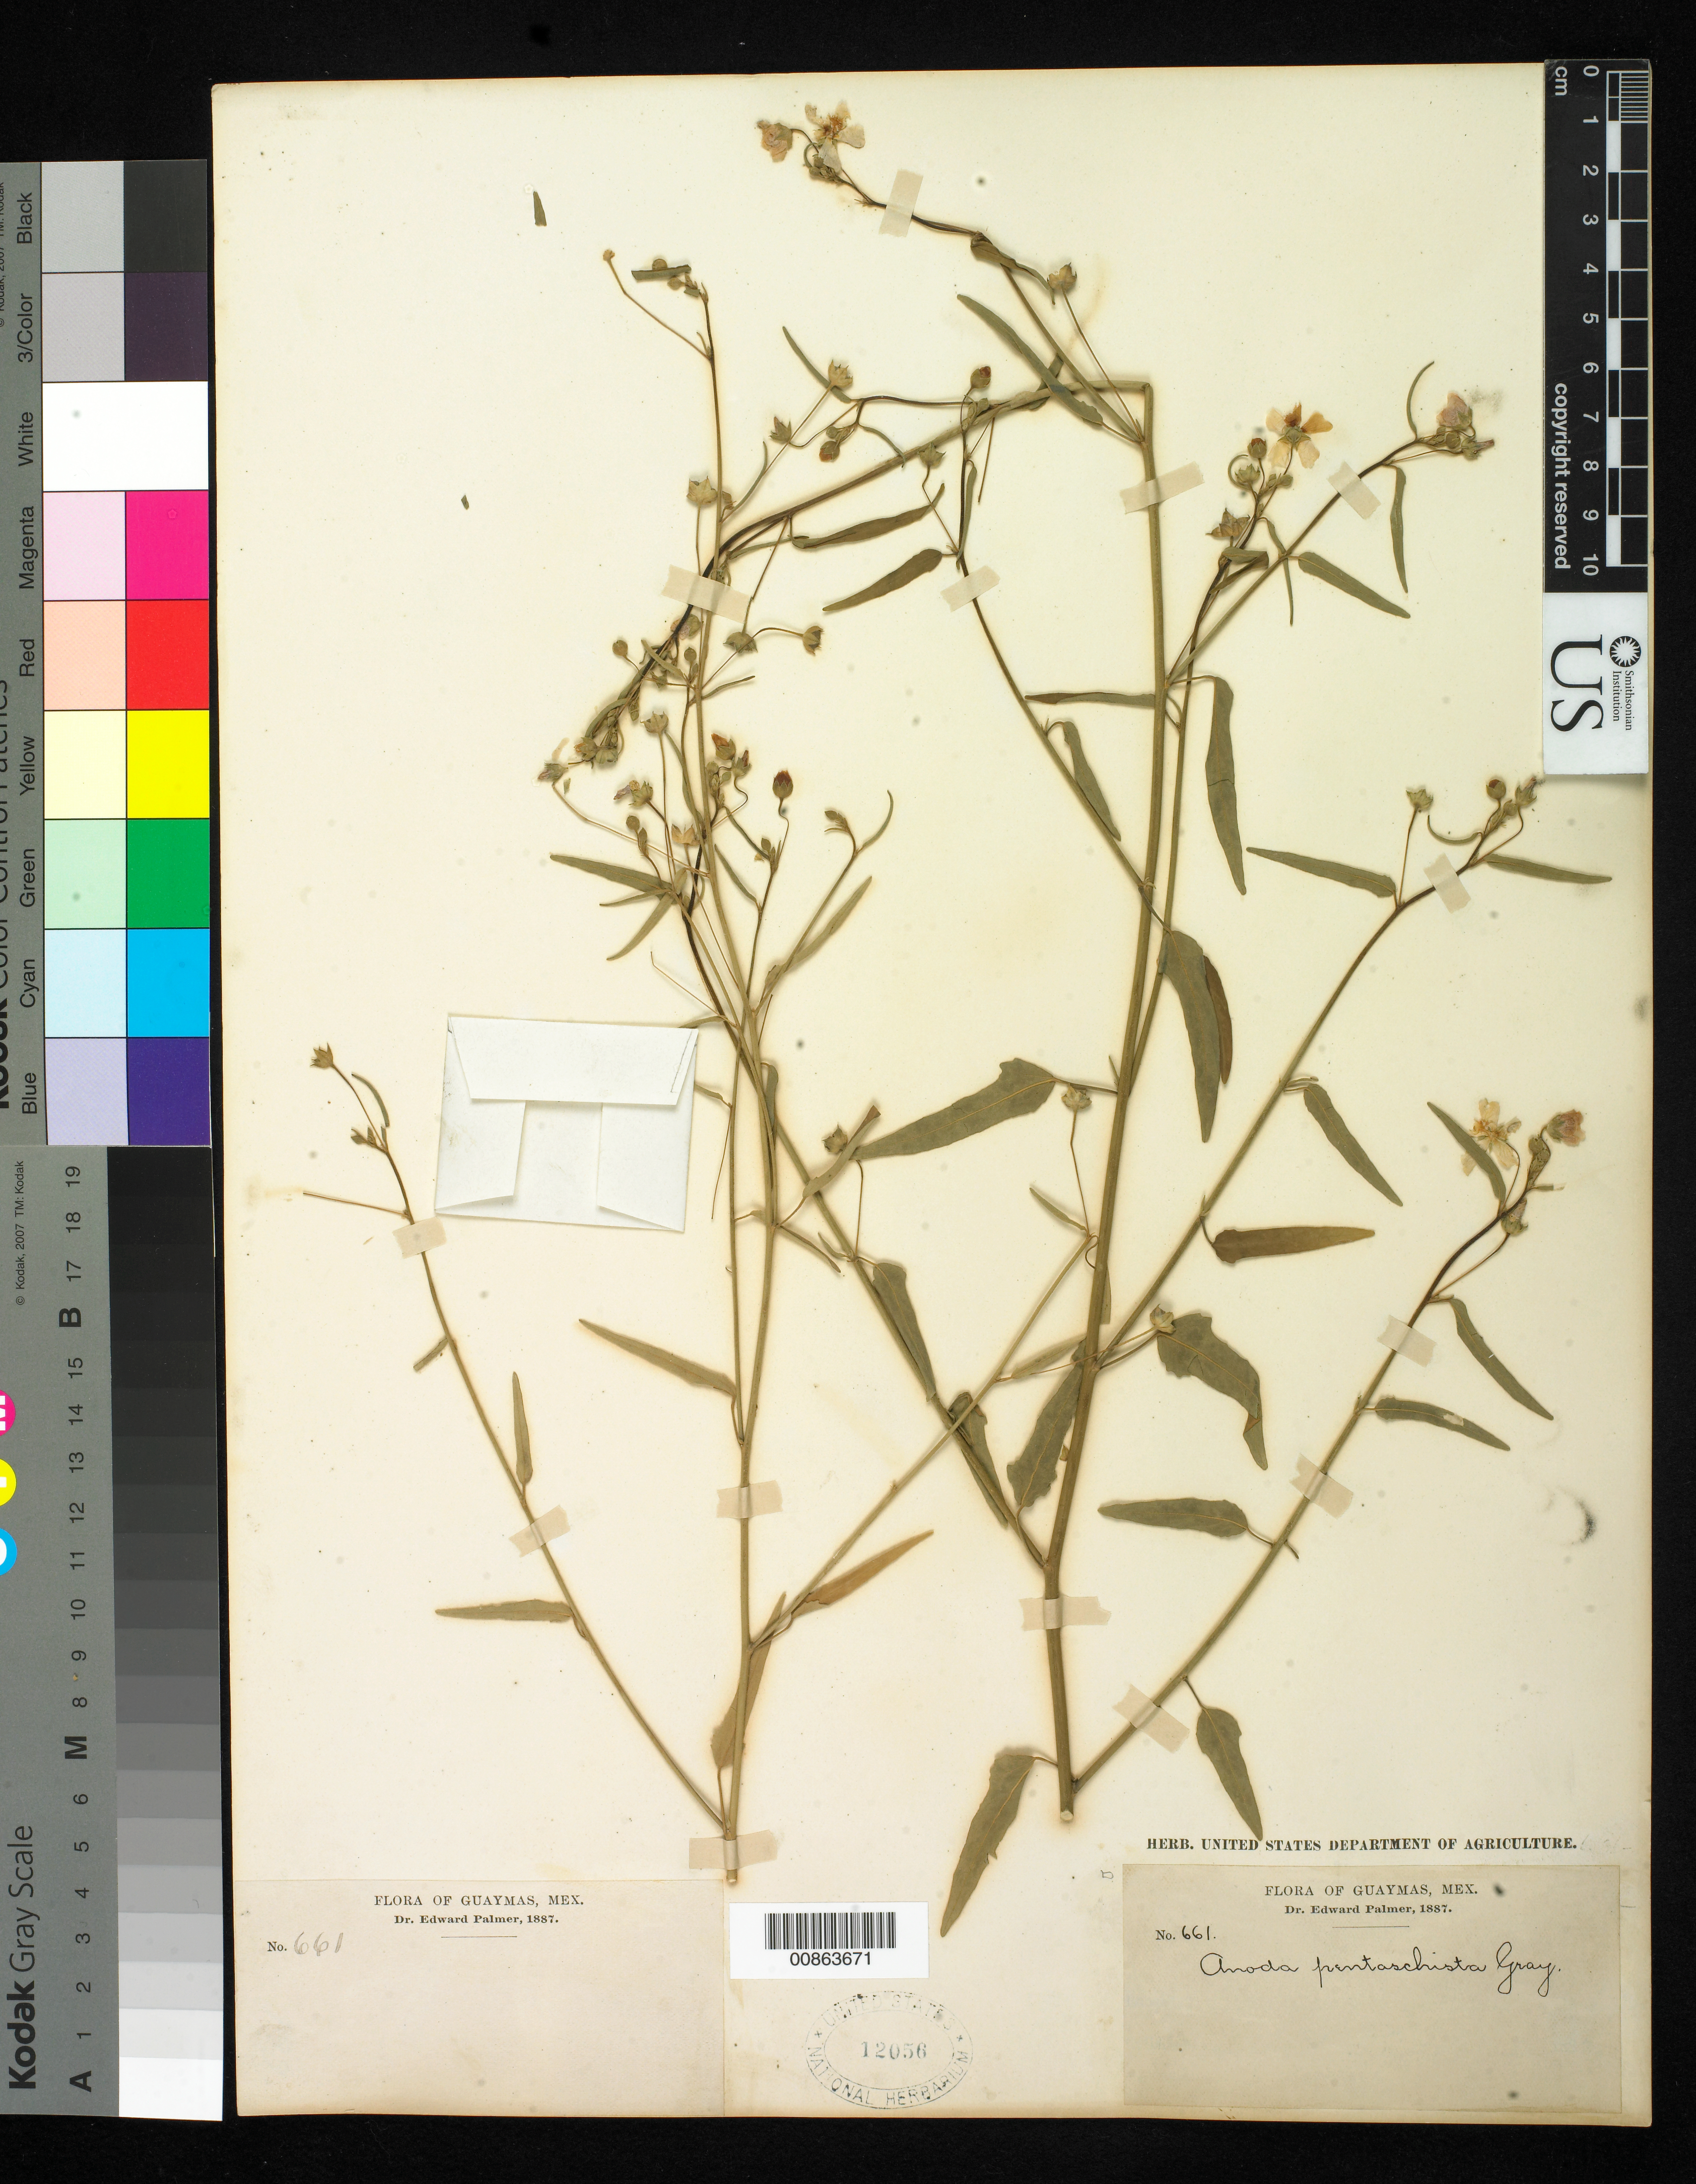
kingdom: Plantae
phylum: Tracheophyta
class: Magnoliopsida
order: Malvales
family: Malvaceae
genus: Anoda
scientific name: Anoda pentaschista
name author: A. Gray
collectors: E. Palmer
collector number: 661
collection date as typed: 1887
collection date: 1887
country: Mexico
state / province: Sonora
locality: Guaymas, Sonora.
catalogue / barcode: US 12056